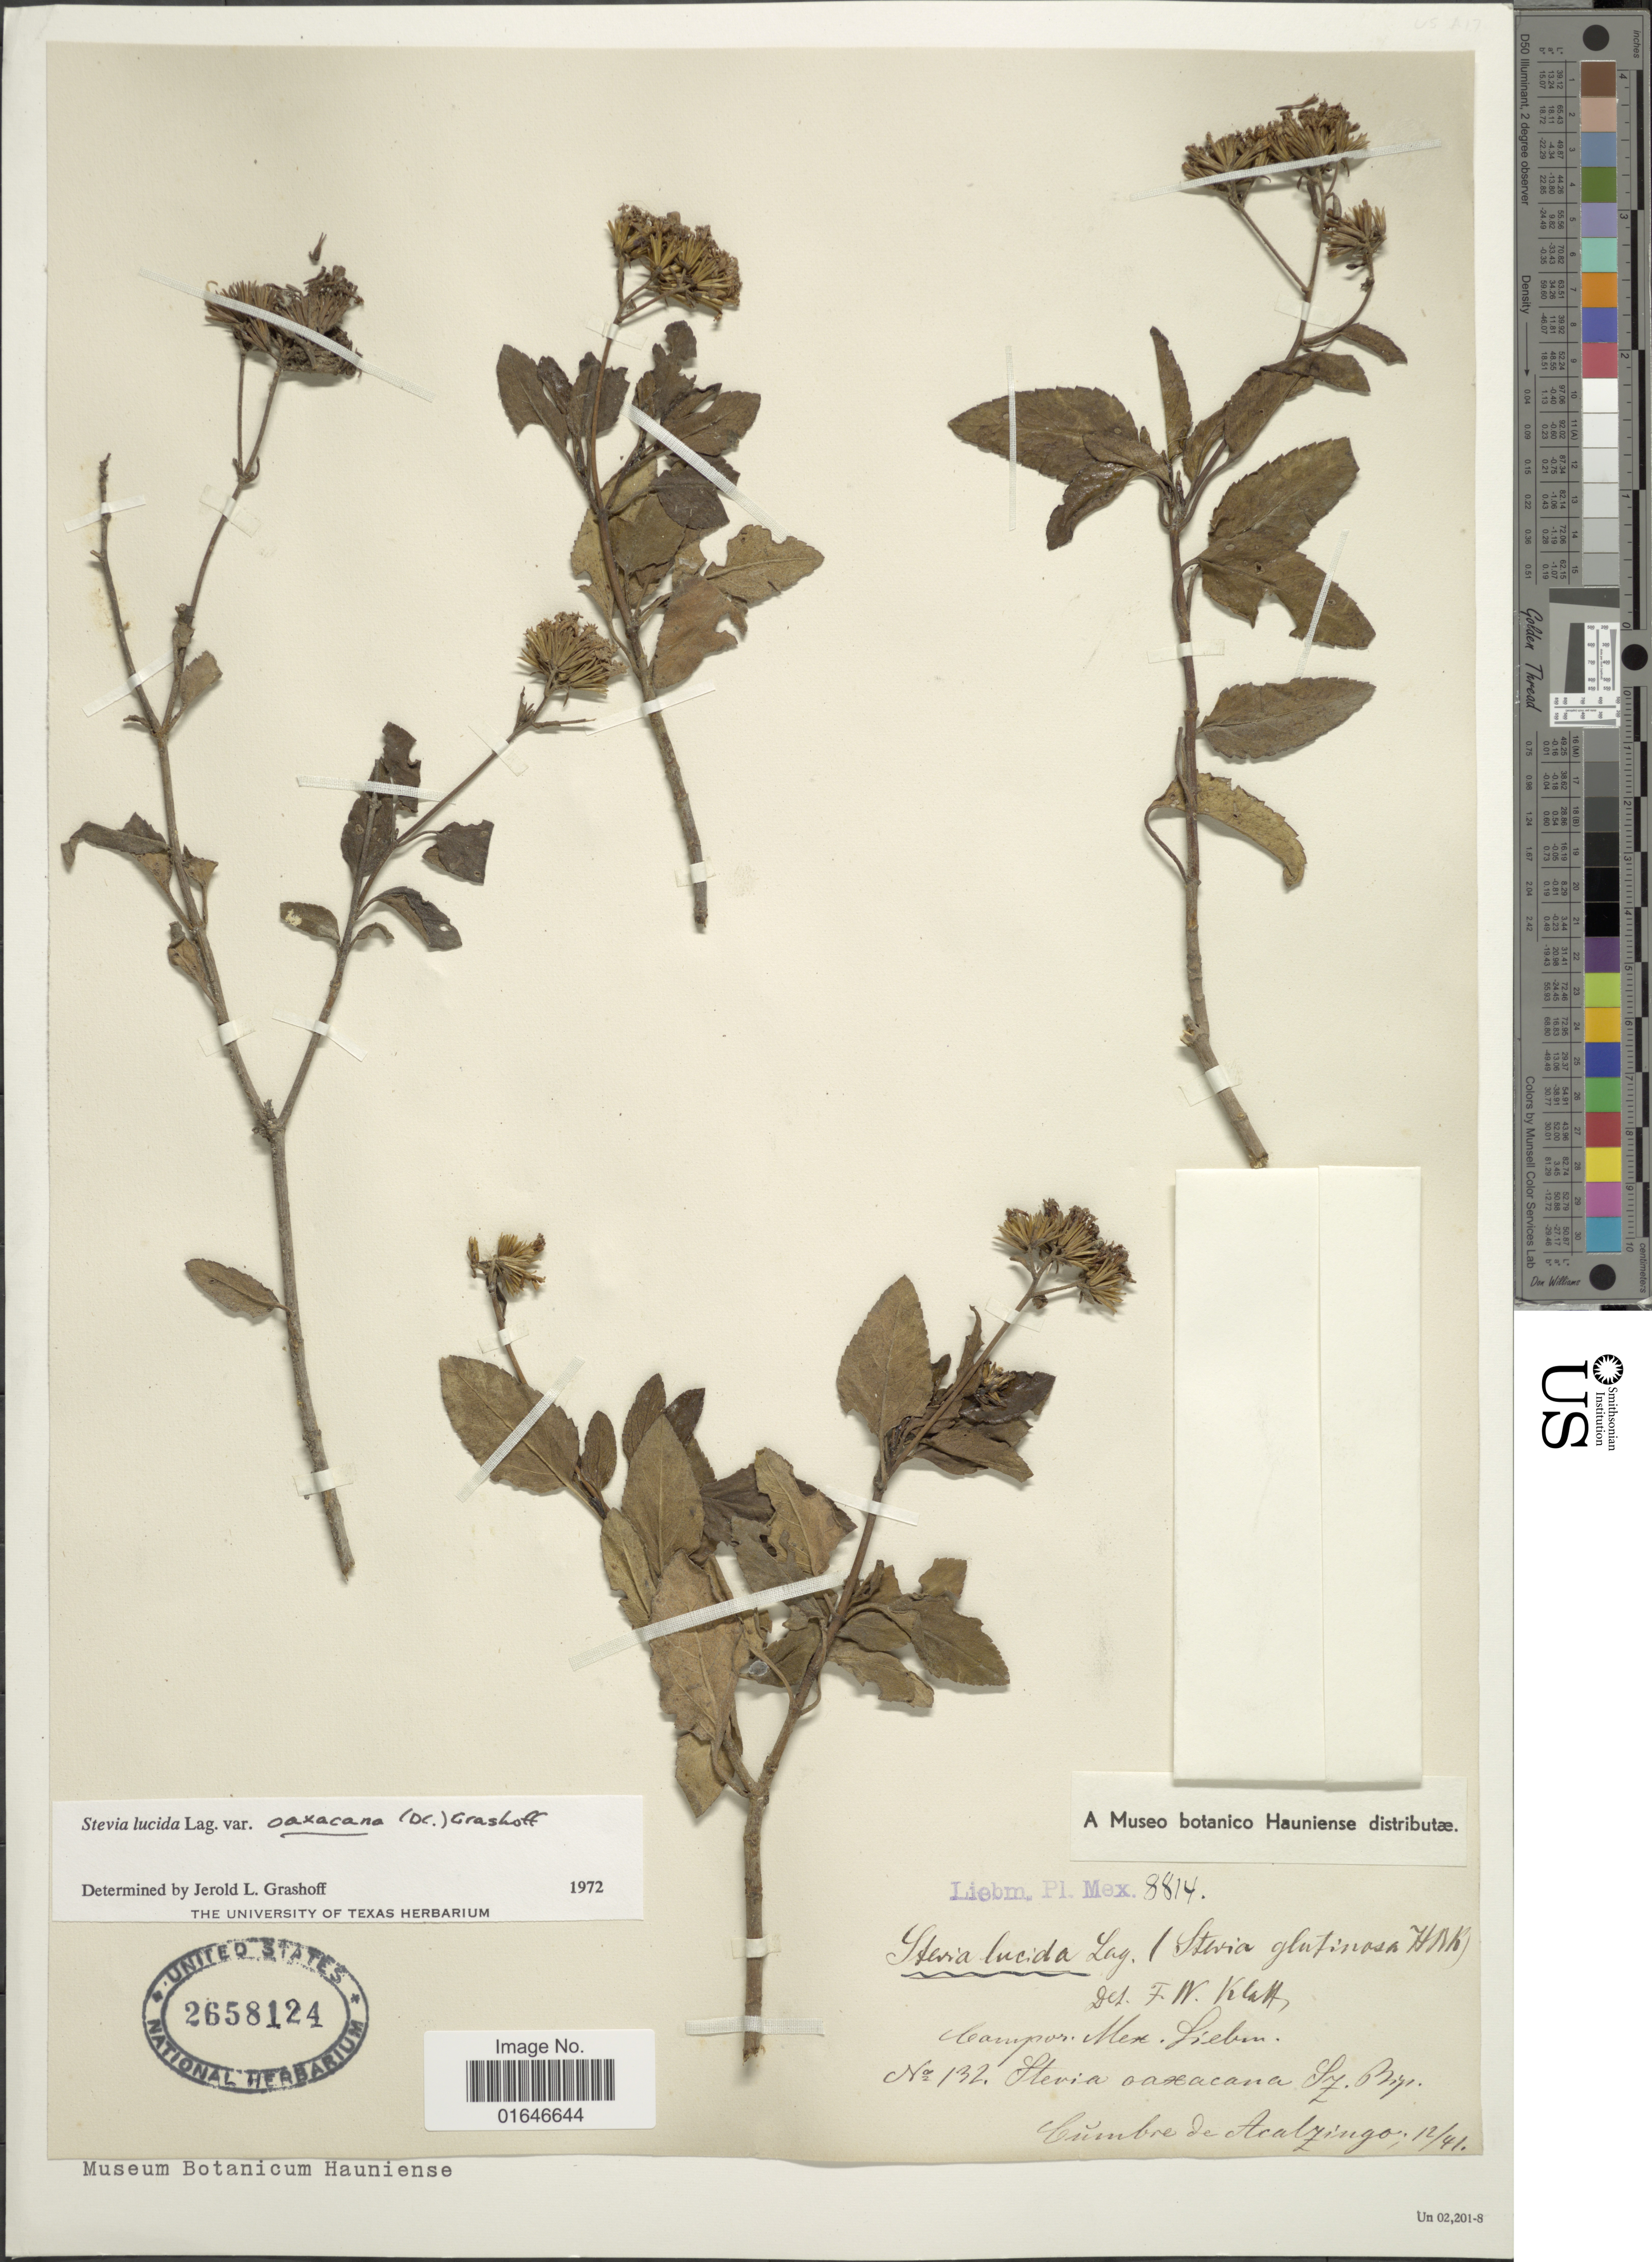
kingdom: Plantae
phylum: Tracheophyta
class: Magnoliopsida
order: Asterales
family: Asteraceae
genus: Stevia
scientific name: Stevia lucida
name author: Lag.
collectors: Liebmann, --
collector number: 132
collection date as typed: Transcribed d/m/y: /12/41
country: Mexico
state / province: Veracruz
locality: Cumbre de Acalzingo.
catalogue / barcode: US 2658124